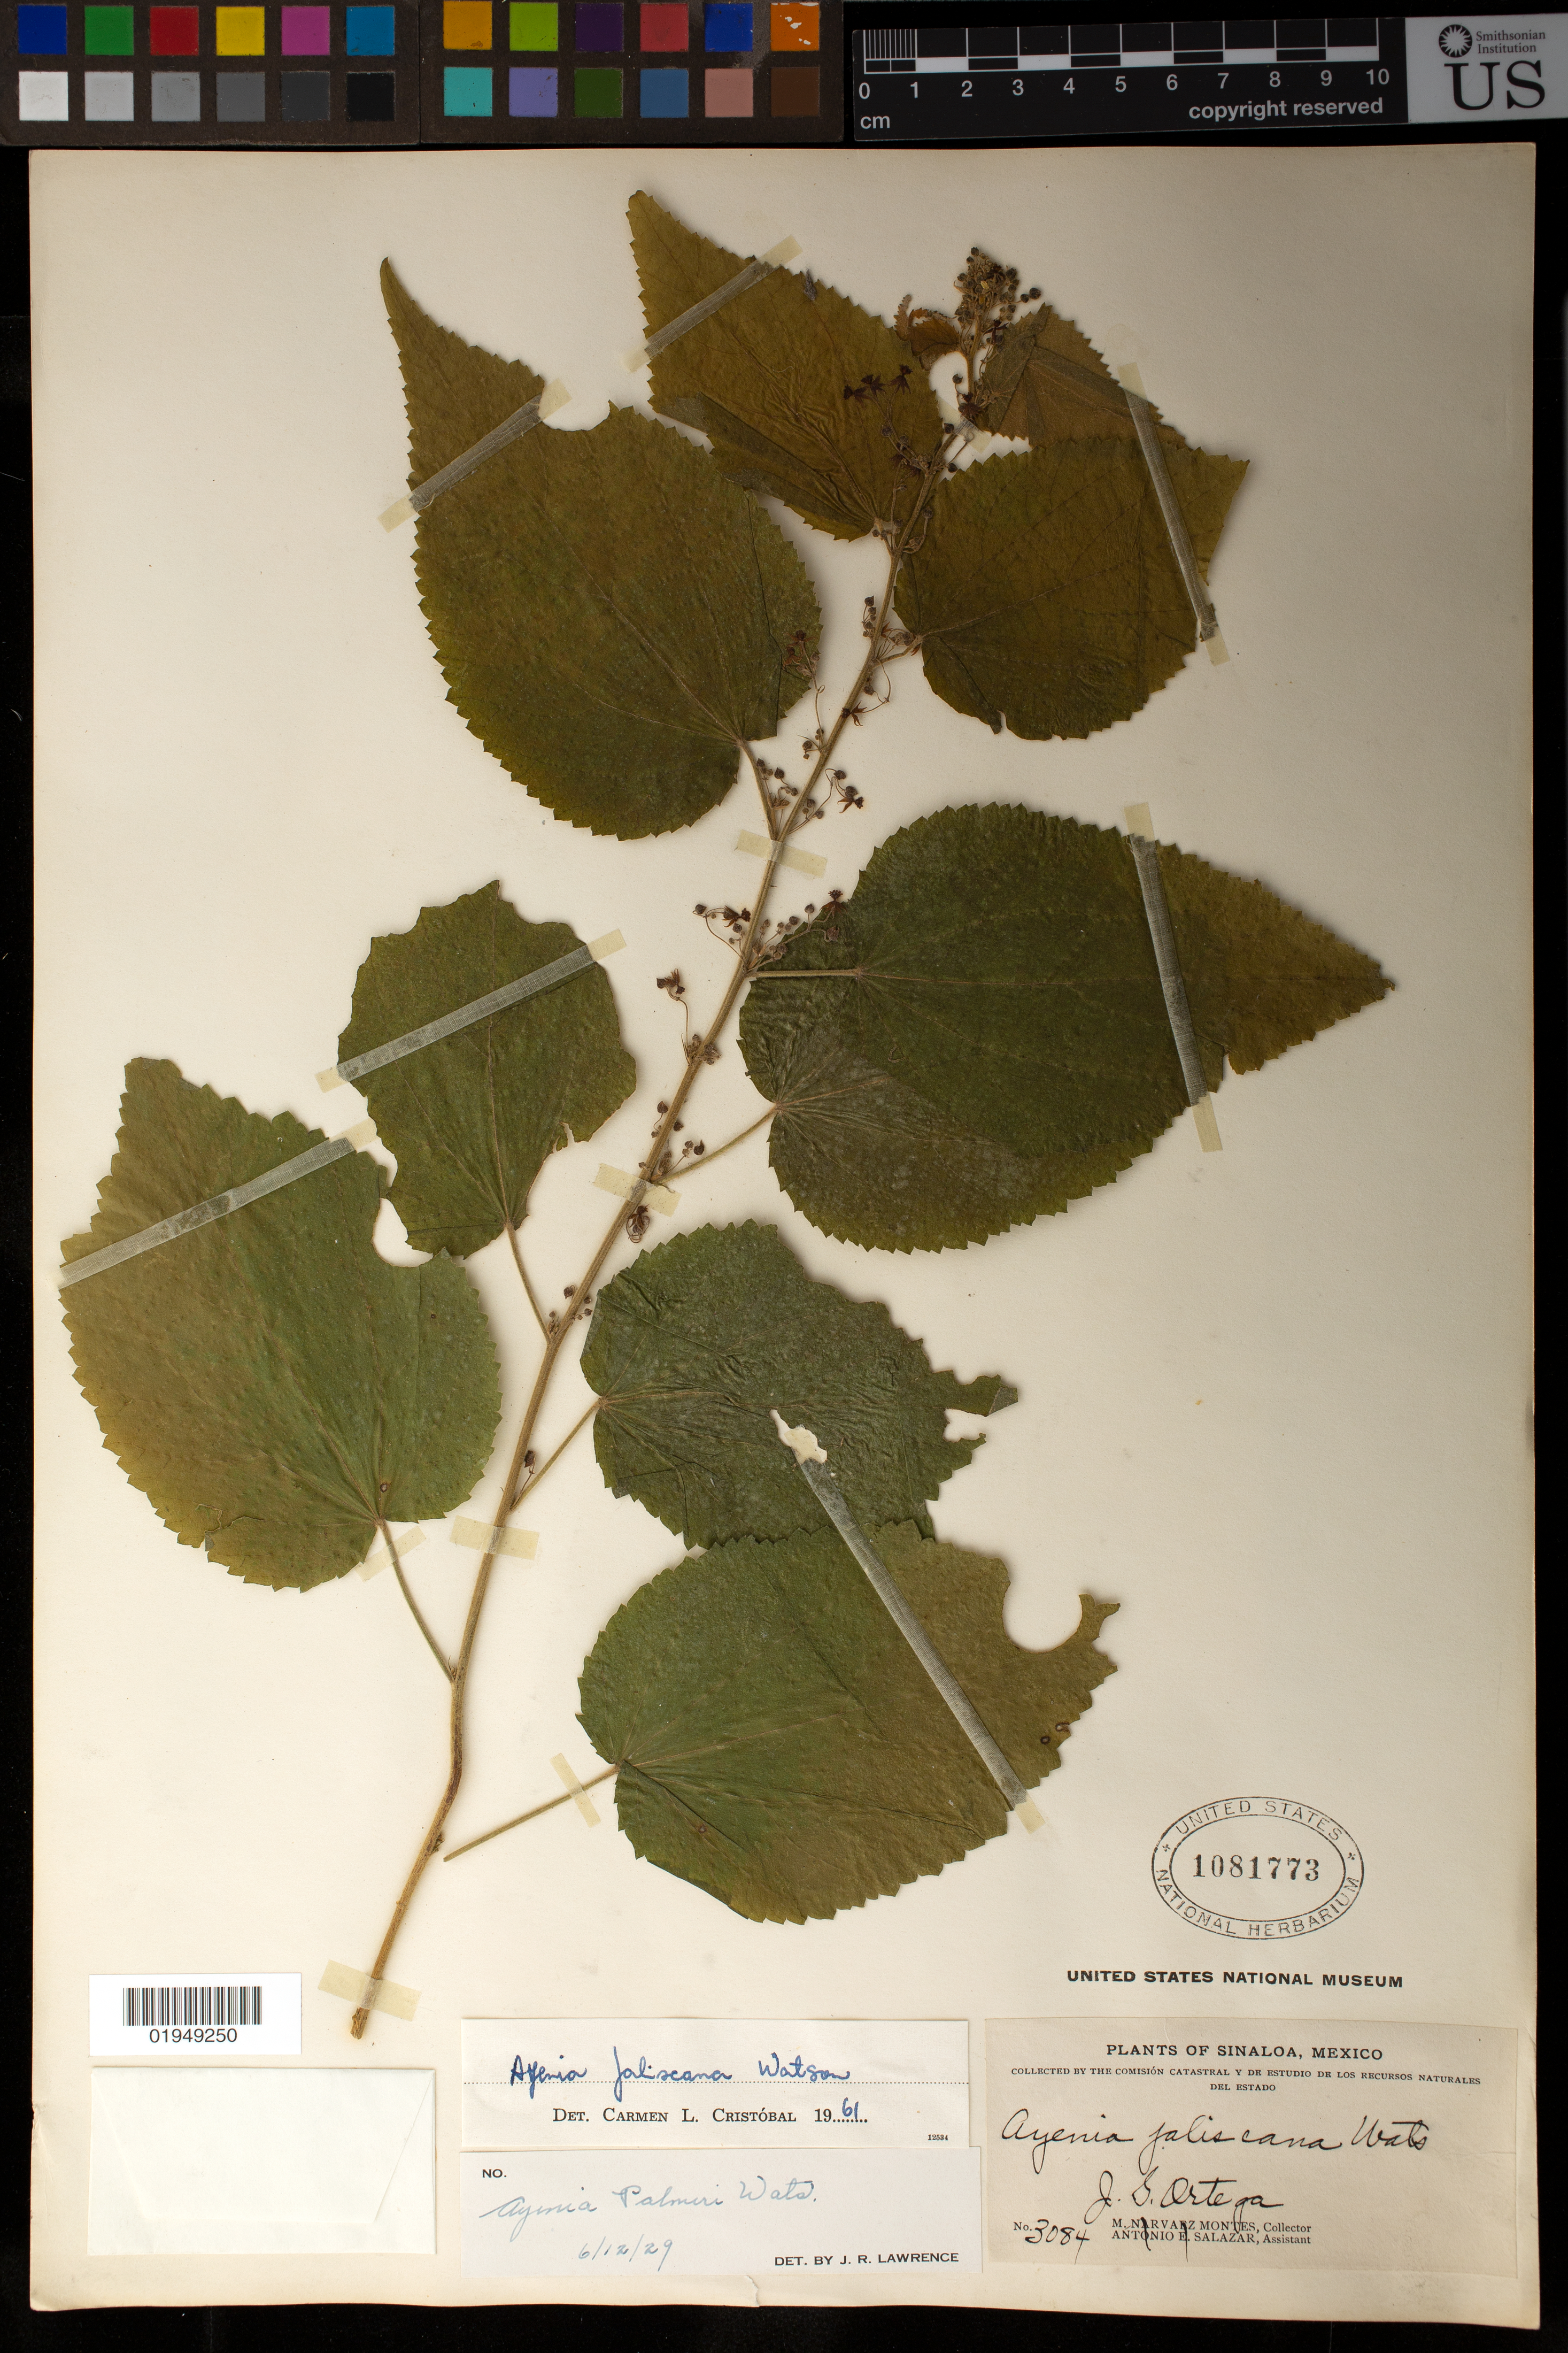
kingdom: Plantae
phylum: Tracheophyta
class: Magnoliopsida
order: Malvales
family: Malvaceae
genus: Ayenia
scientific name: Ayenia jaliscana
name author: S. Watson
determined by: (CTES) Instituto de Botanica del Nordeste - Facultad de Ciencias Agrarias - Herbario "Dra. Carmen L. Cristobal" (ARGENTINA)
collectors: J. Ortega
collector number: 3084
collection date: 1925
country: Mexico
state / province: Sinaloa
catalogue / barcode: US 1081773